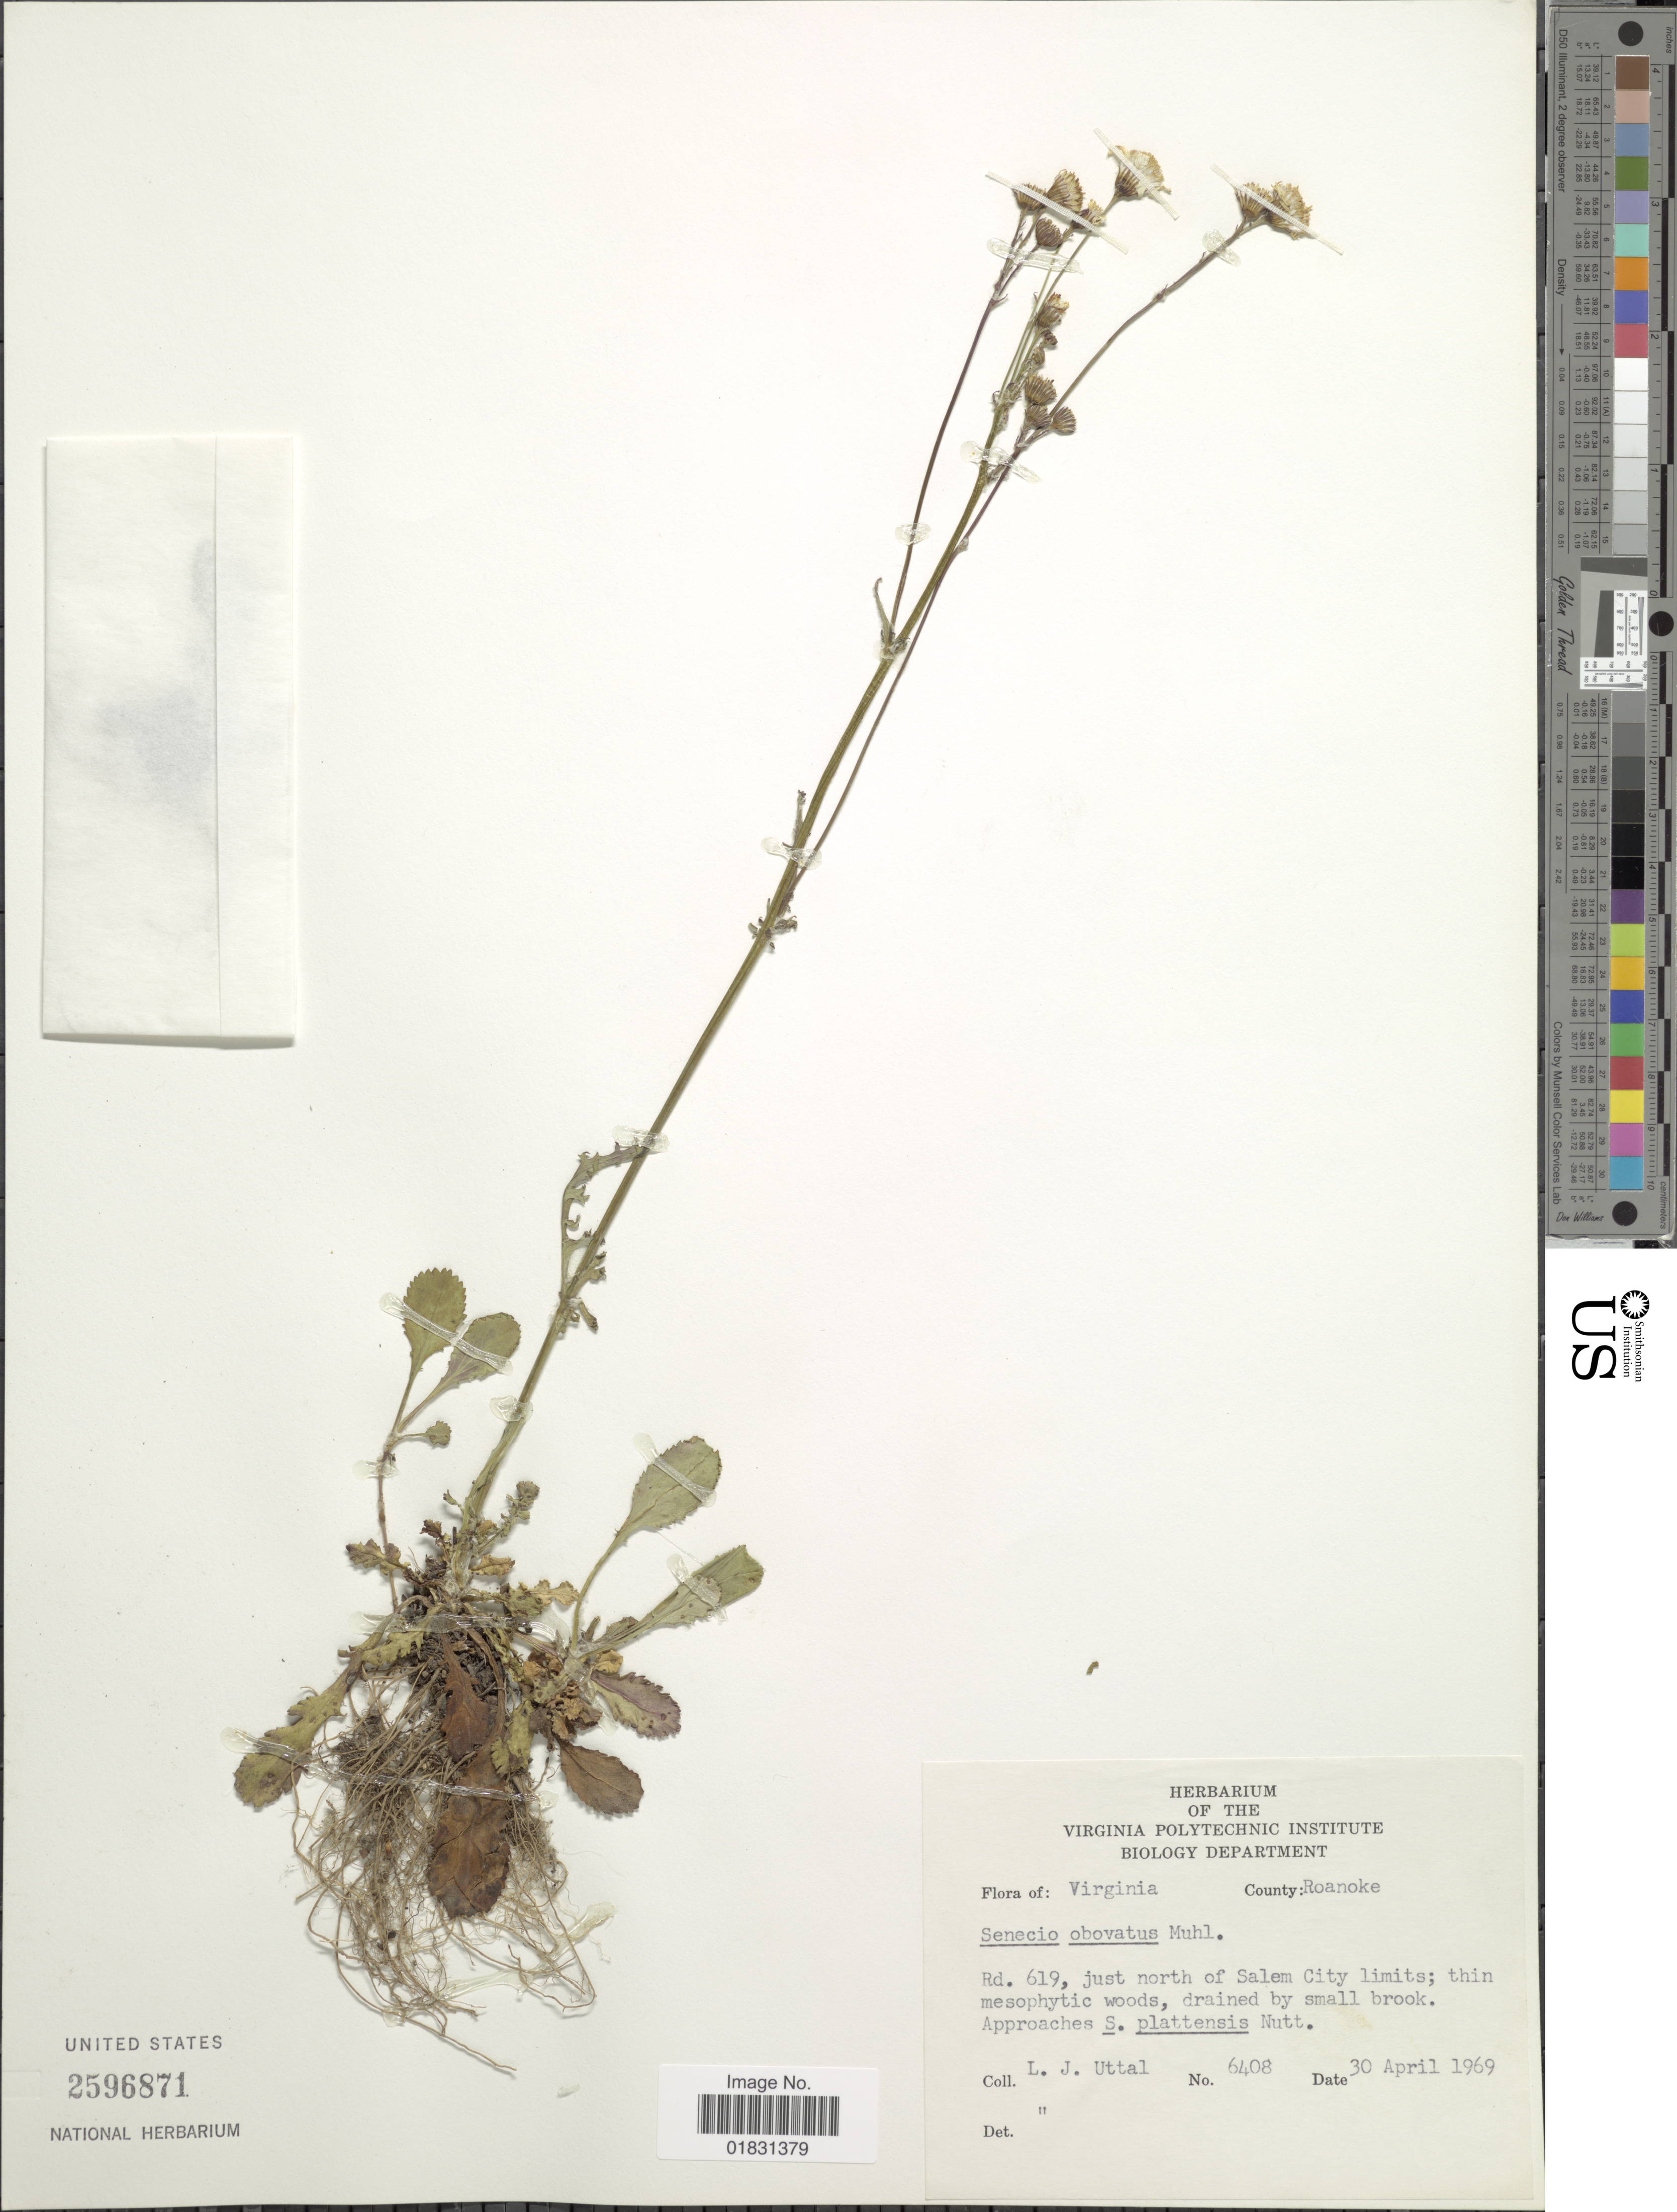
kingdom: Plantae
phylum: Tracheophyta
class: Magnoliopsida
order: Asterales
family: Asteraceae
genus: Packera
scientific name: Packera obovata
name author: (Muhl. ex Willd.) W.A. Weber & Á. Löve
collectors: L. Uttal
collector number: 6408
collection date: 1969-04-30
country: British Virgin Islands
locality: County: Roanoke, Rd 619, just north of Salem City limits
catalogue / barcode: US 2596871